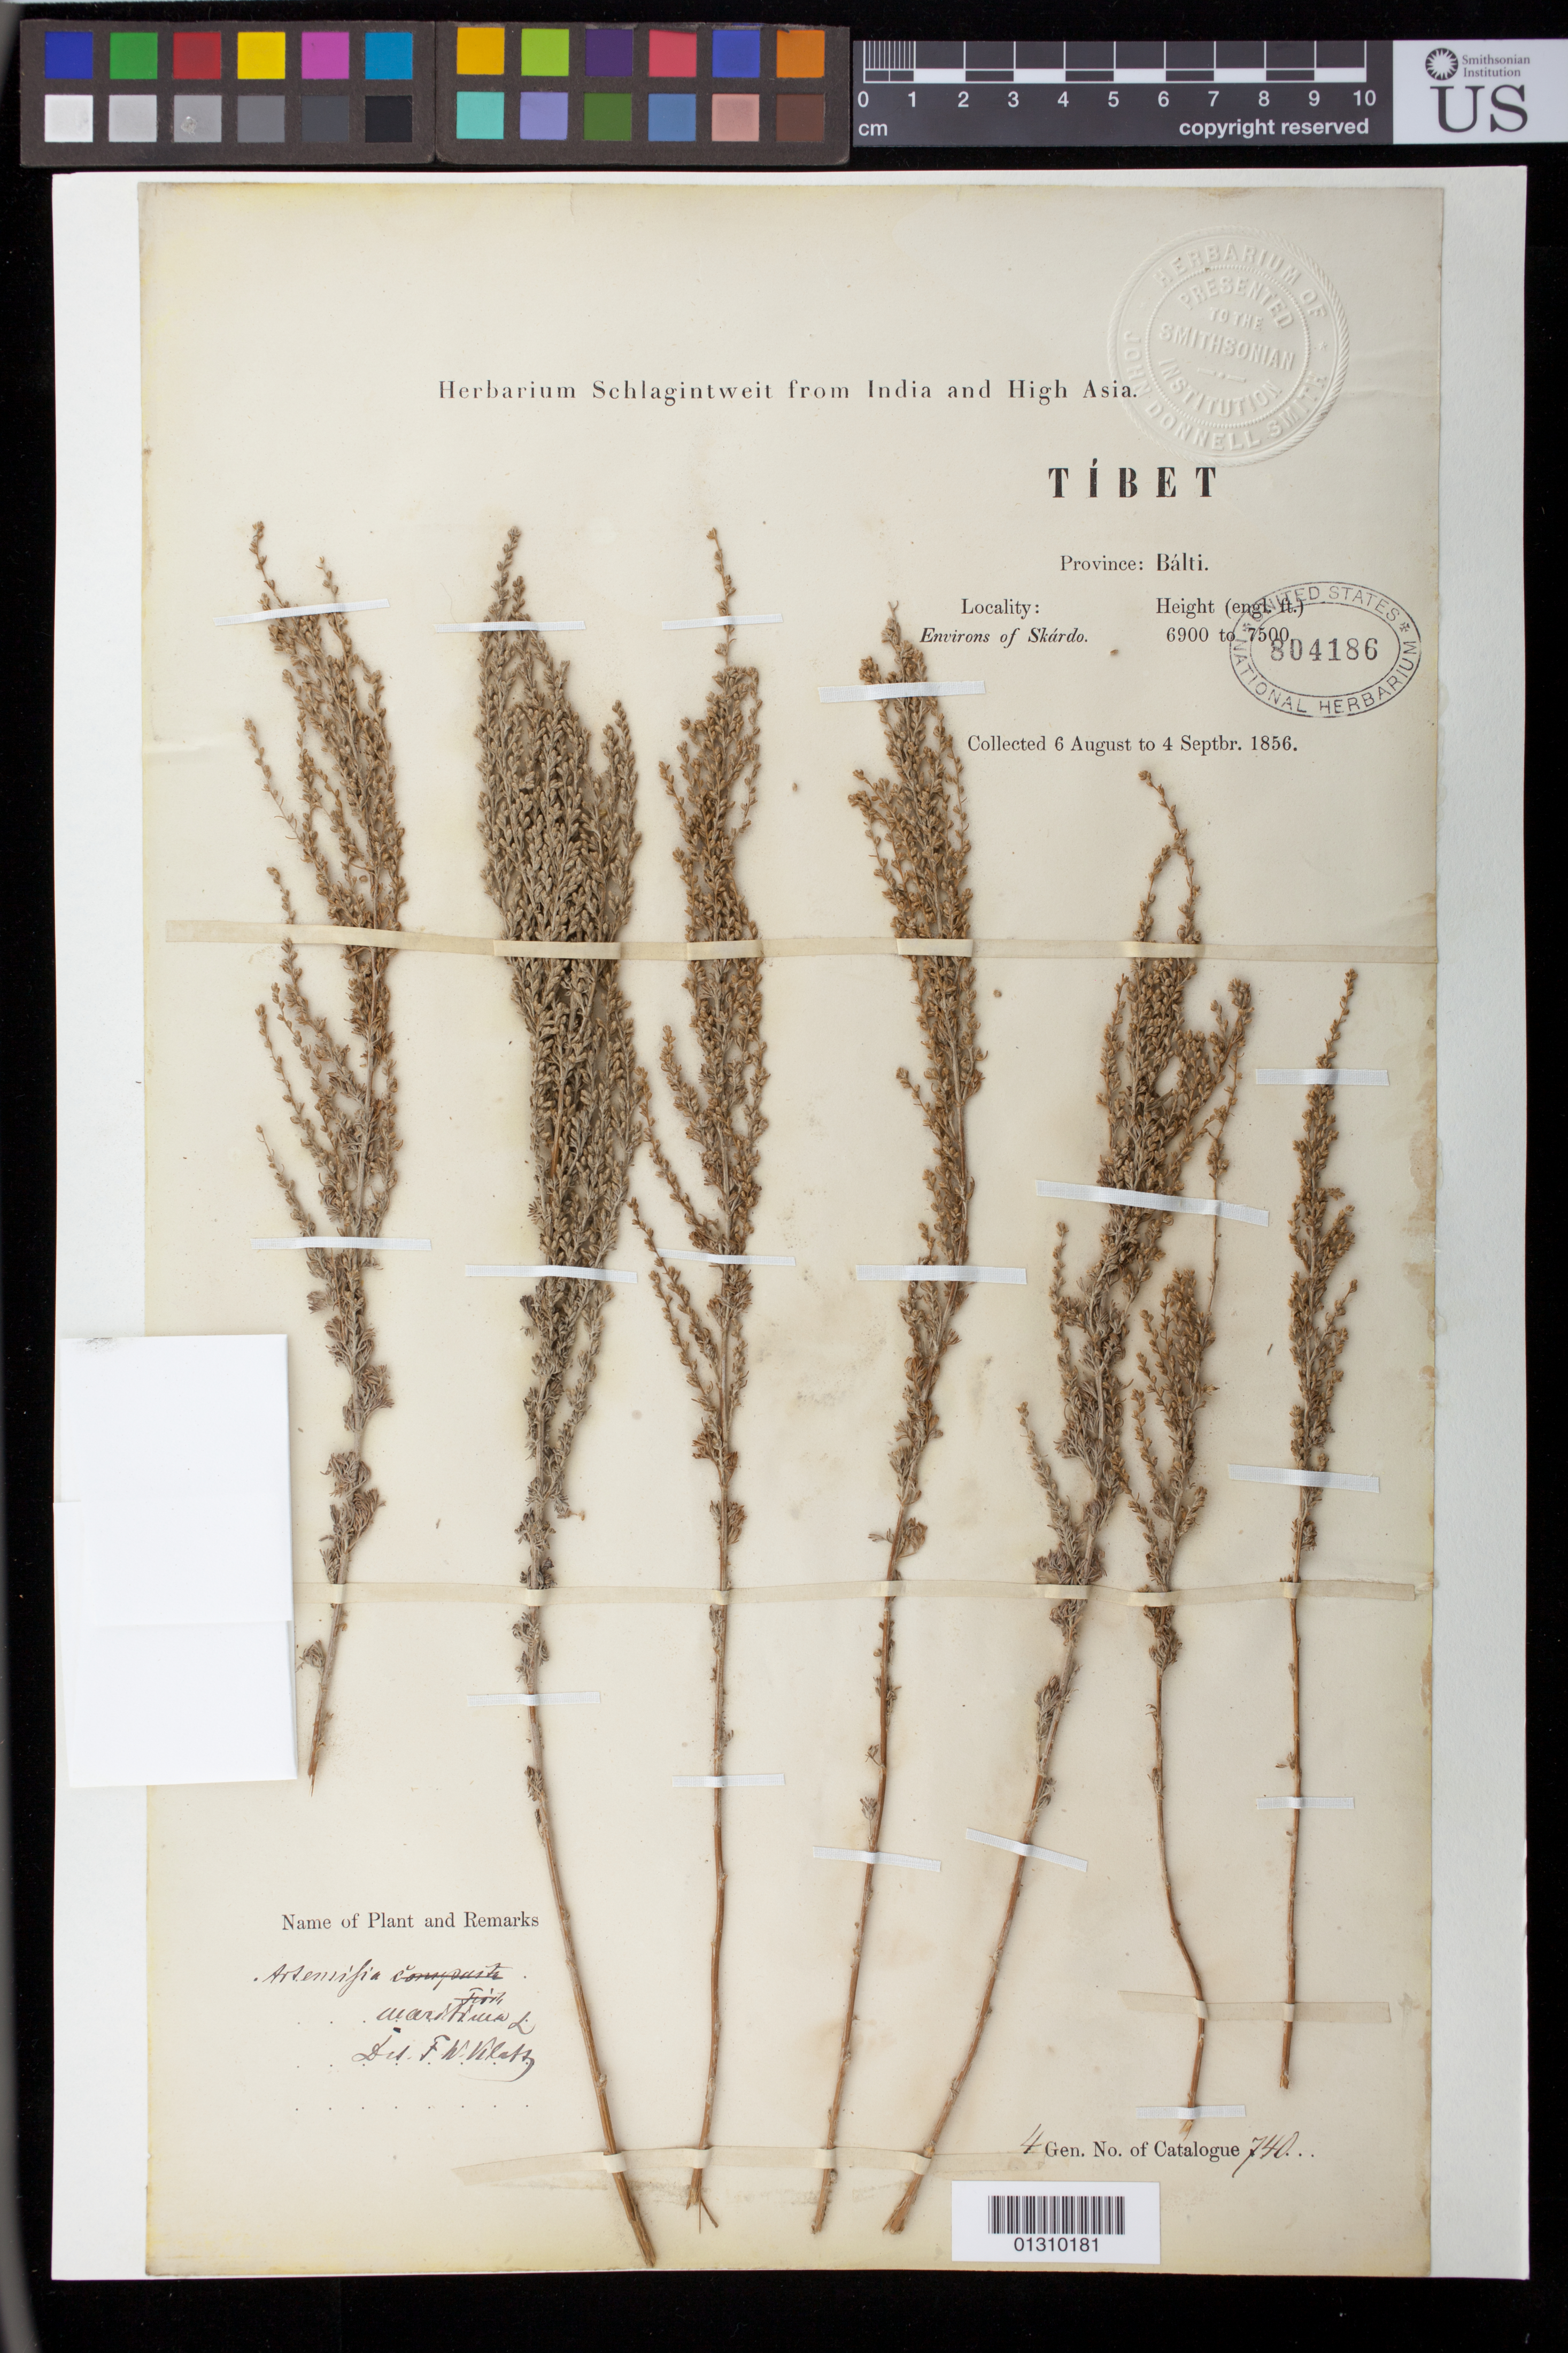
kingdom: Plantae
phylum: Tracheophyta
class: Magnoliopsida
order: Asterales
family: Asteraceae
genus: Artemisia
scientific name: Artemisia maritima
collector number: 740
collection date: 1856-08-06/1856-09-04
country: China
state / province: Xizang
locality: Bálti, Tibet, Environs of Skárdo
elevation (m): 2103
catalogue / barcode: US 804186